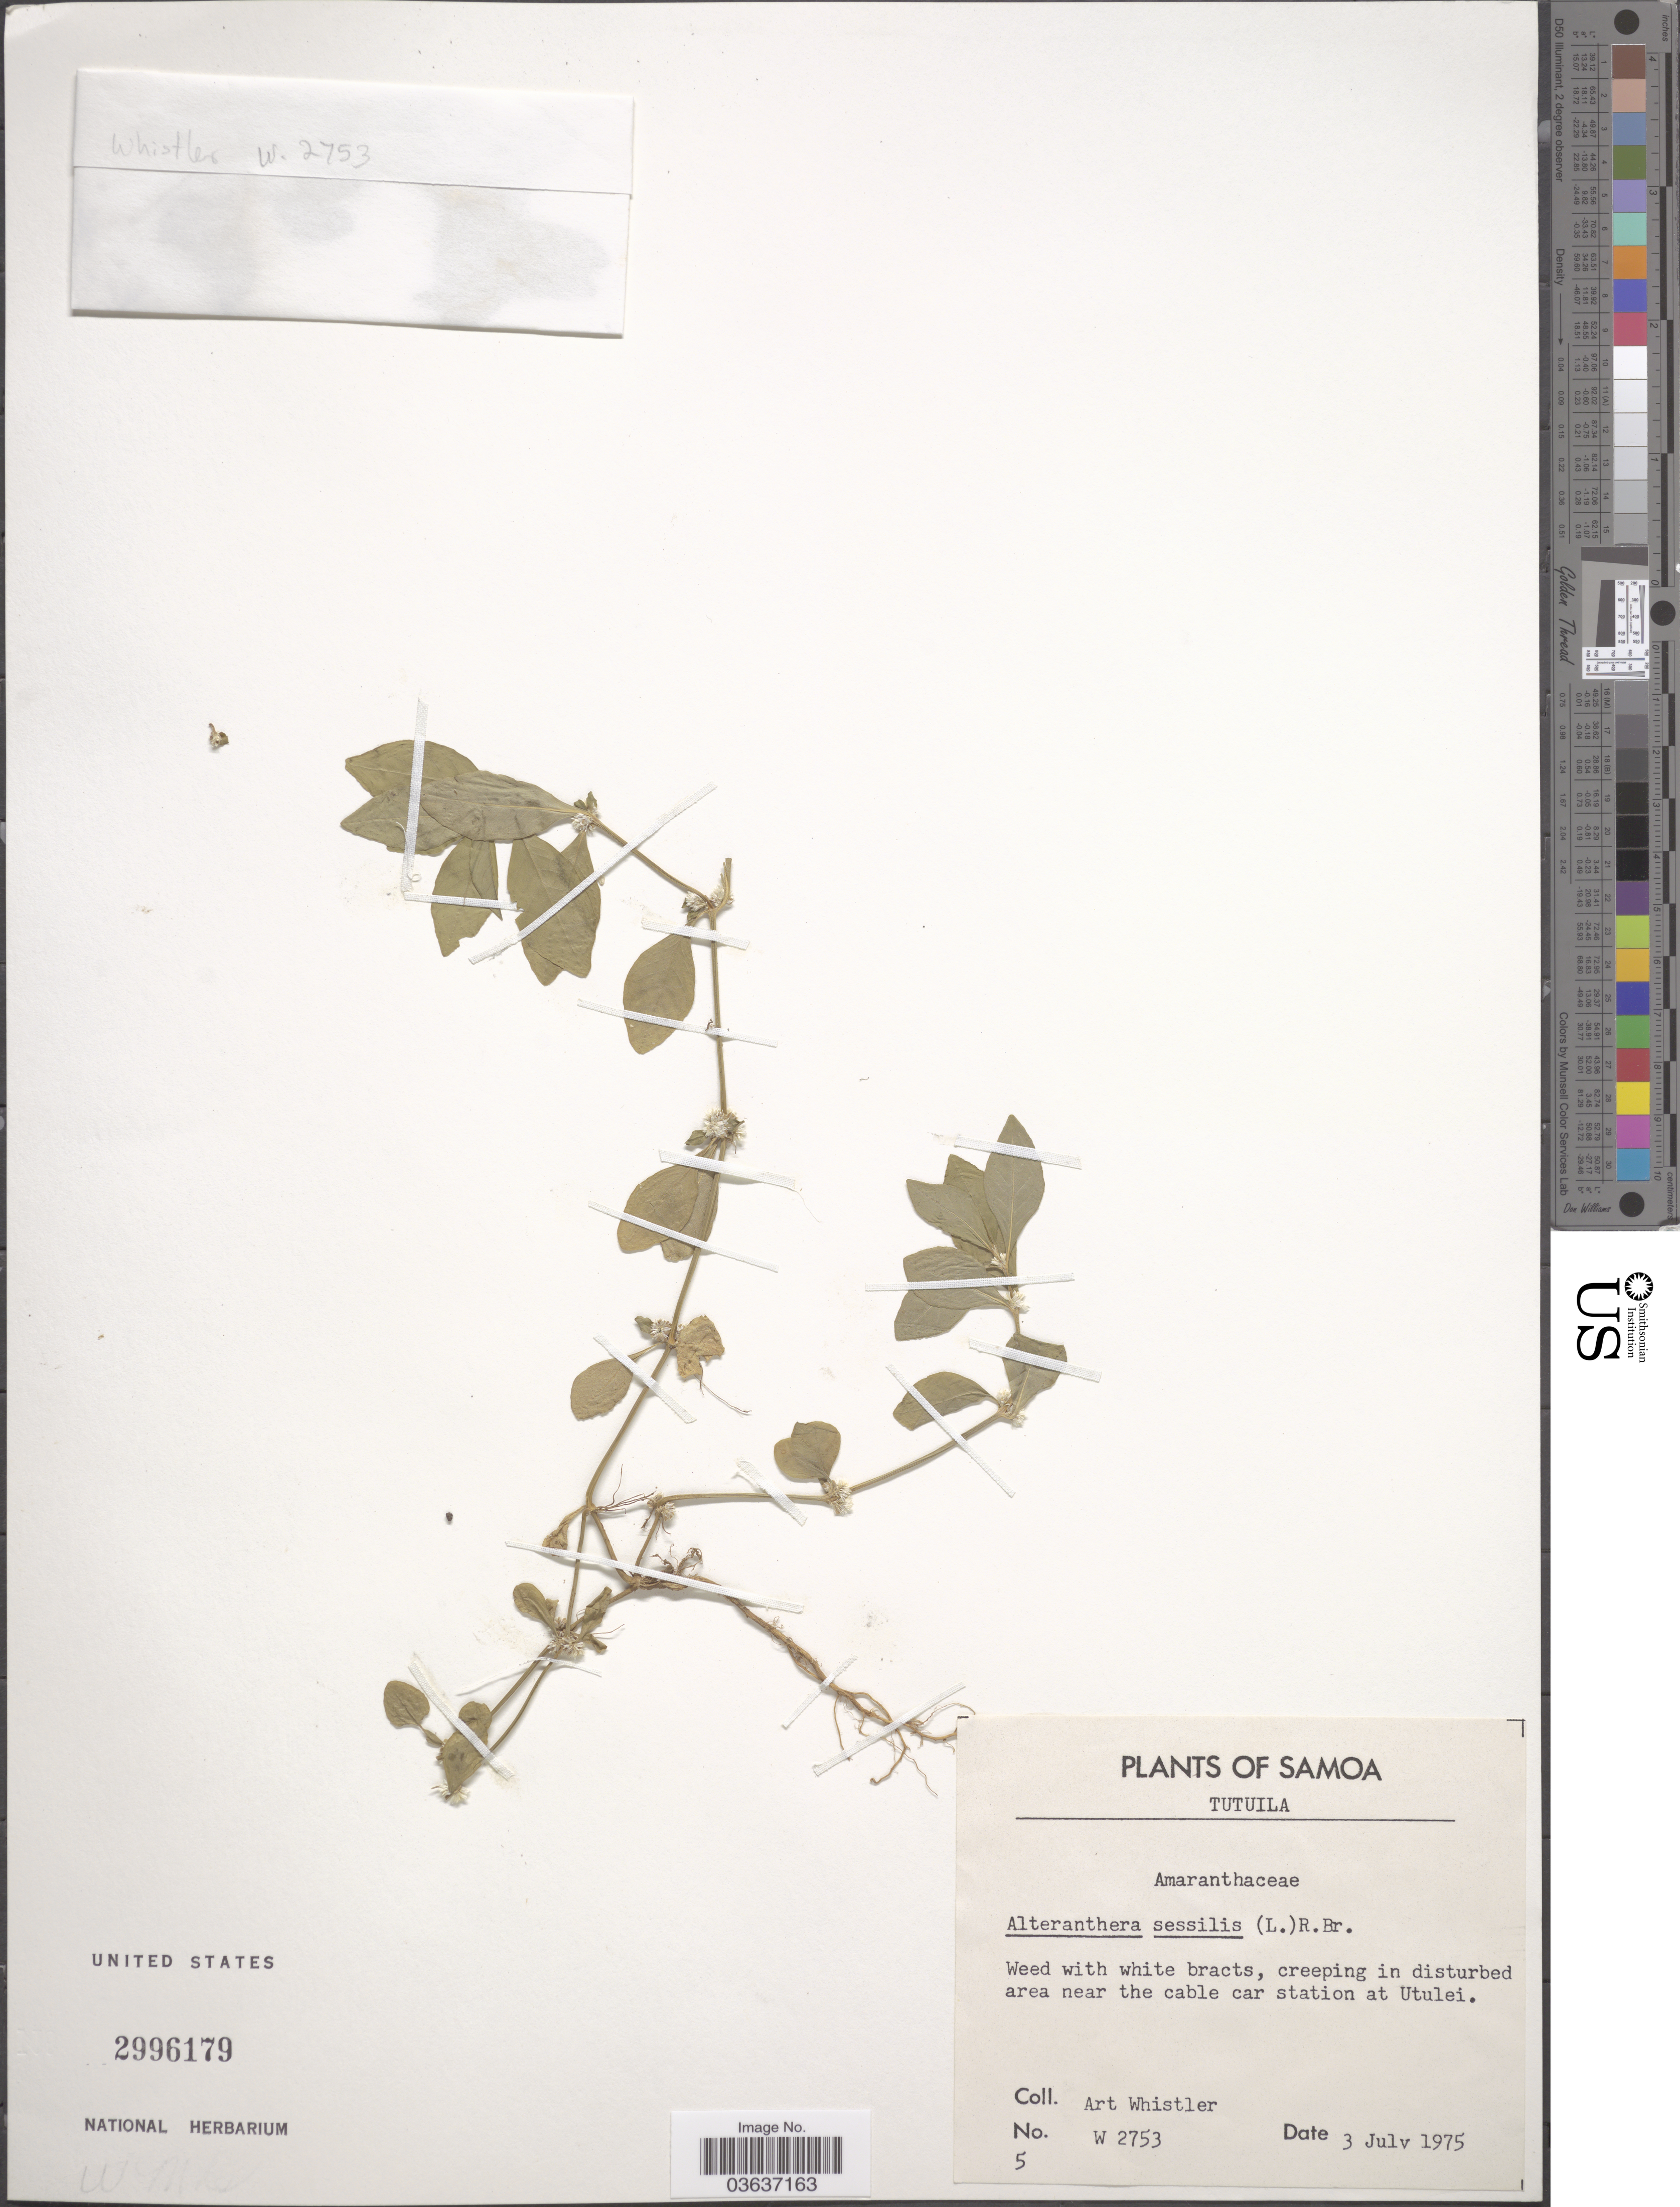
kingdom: Plantae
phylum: Tracheophyta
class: Magnoliopsida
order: Caryophyllales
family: Amaranthaceae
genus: Alternanthera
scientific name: Alternanthera sessilis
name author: (L.) DC.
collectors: A. Whistler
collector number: W2753/5?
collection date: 1975-07-03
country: American Samoa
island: Tutuila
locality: Samoa. Tutuila. In disturbed area near the cable car station at Utulei.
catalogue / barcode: US 2996179